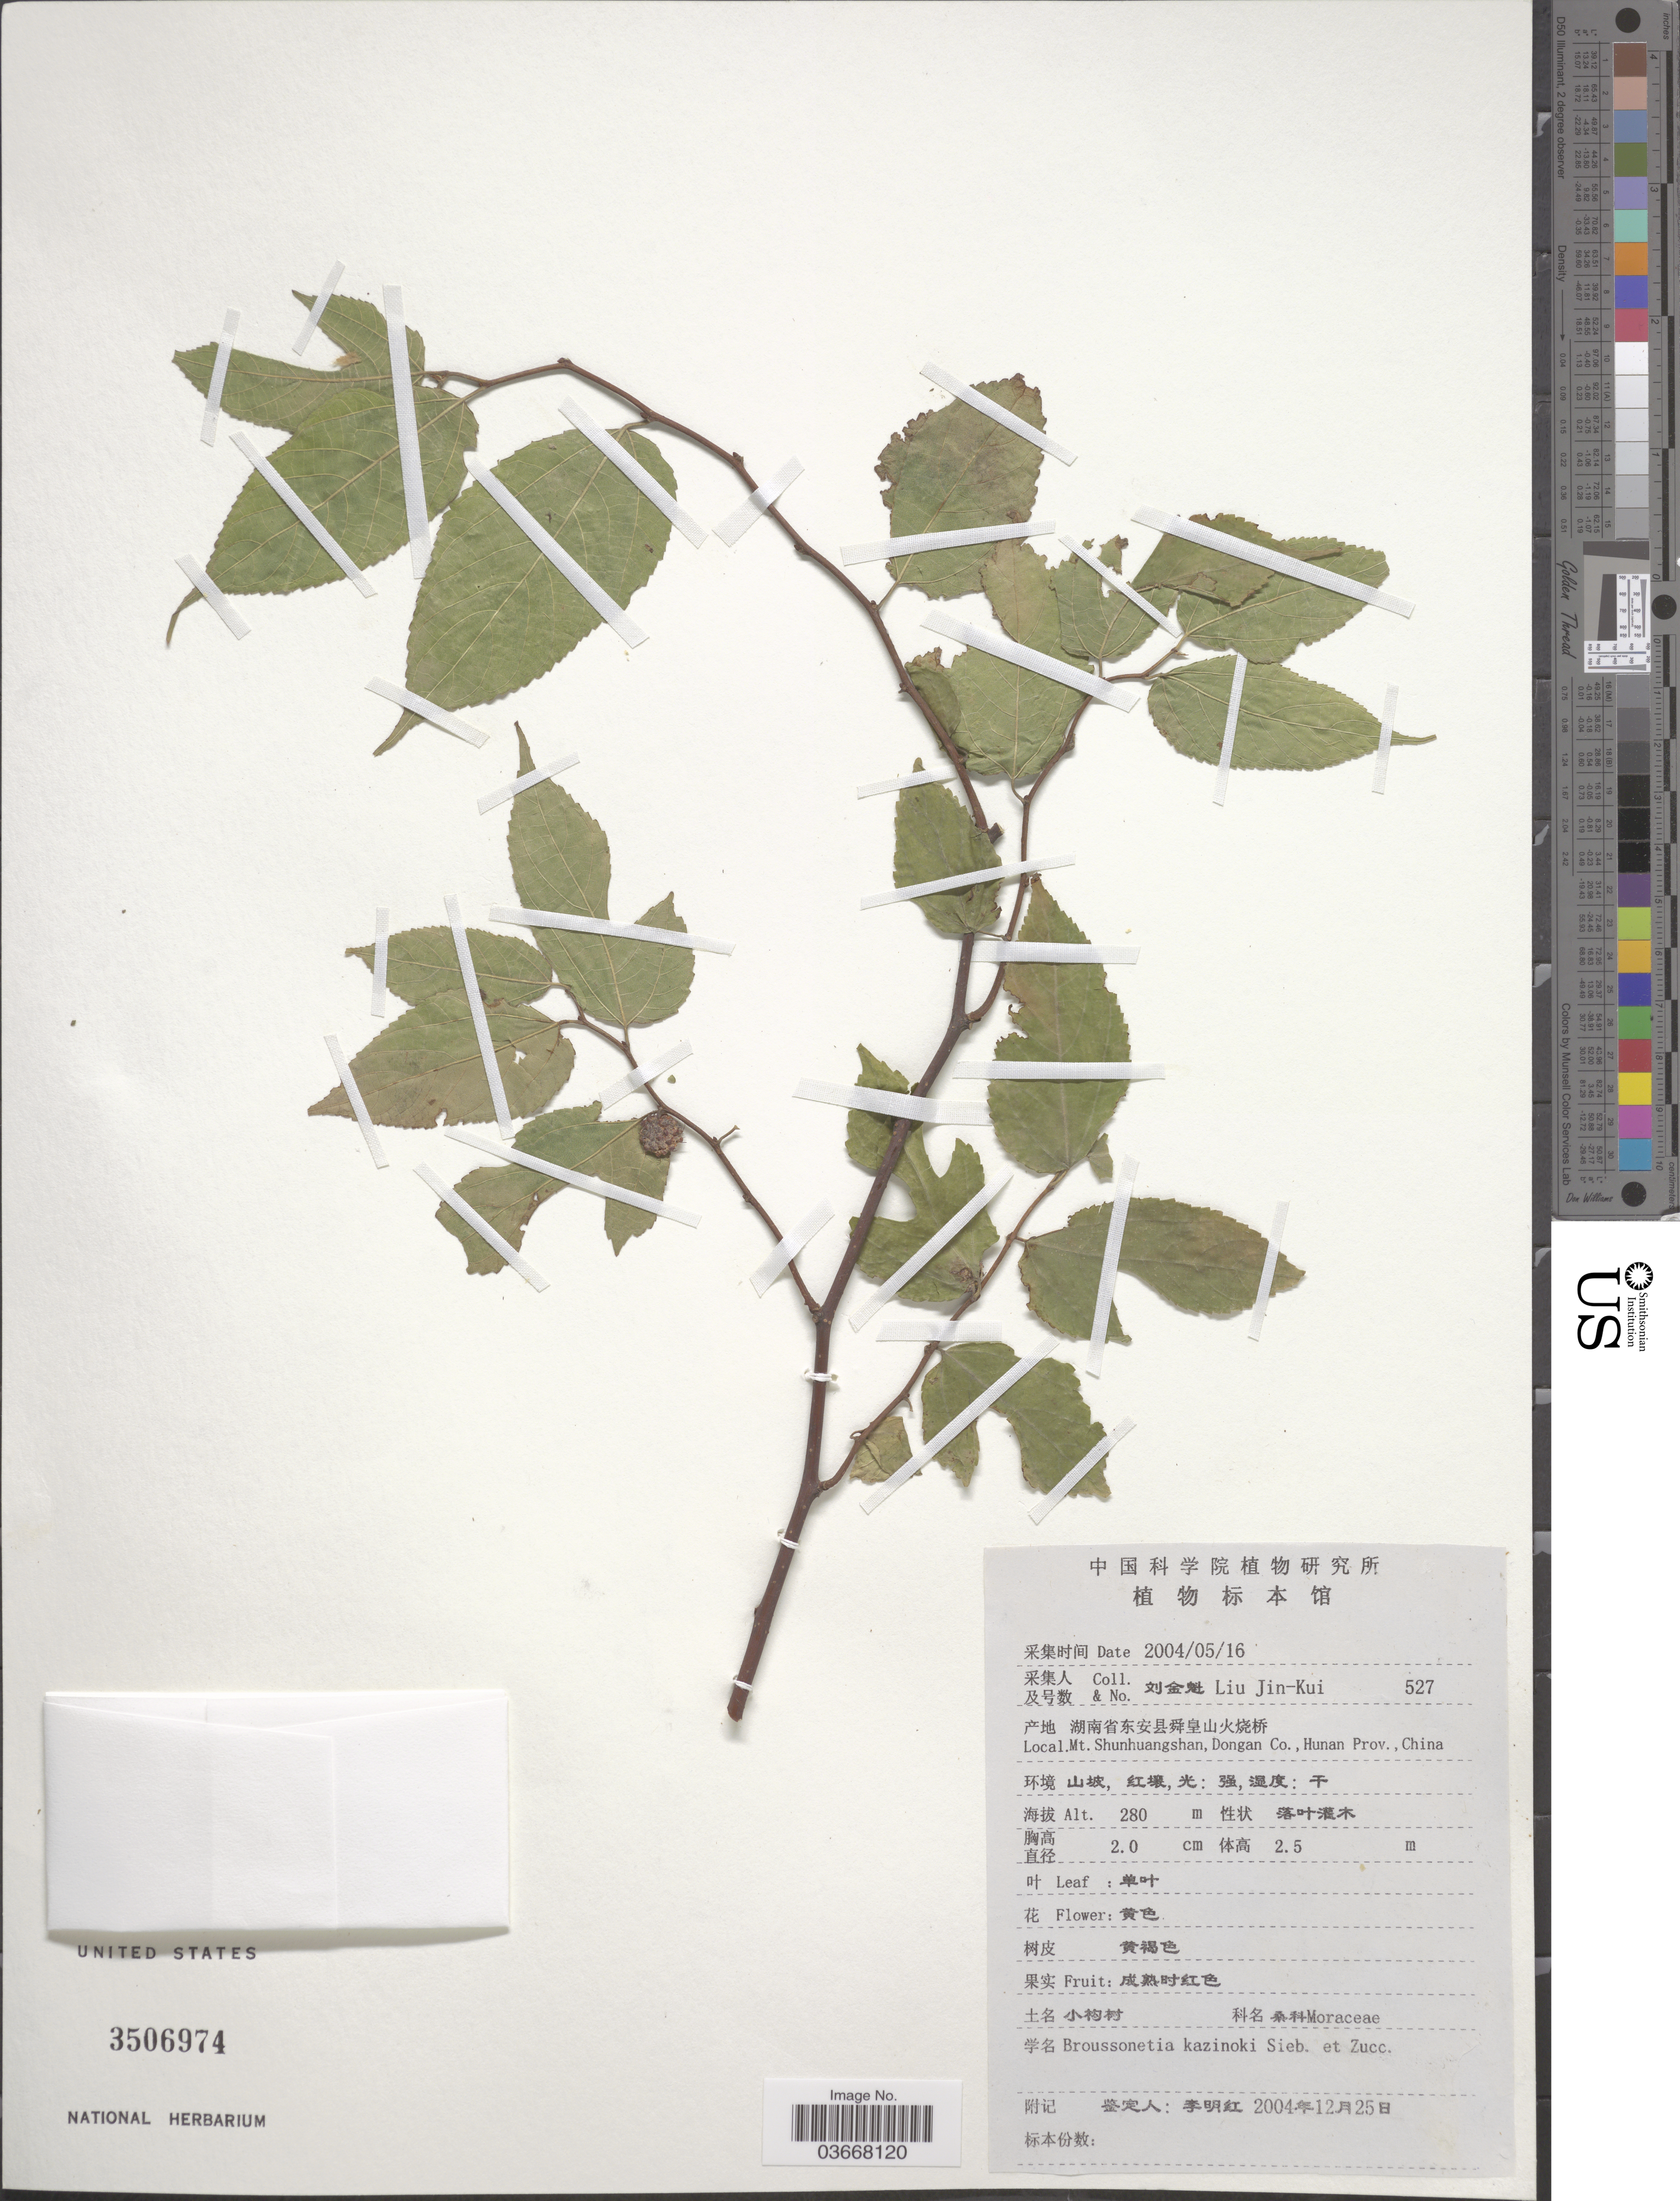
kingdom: Plantae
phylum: Tracheophyta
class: Magnoliopsida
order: Rosales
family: Moraceae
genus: Broussonetia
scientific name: Broussonetia kazinoki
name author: Siebold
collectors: Liu Jin-Kui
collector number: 527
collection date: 2004-05-16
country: China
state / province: Hunan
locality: Mt. Shunhuangshan, Dongan Co.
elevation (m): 280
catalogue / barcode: US 3506974